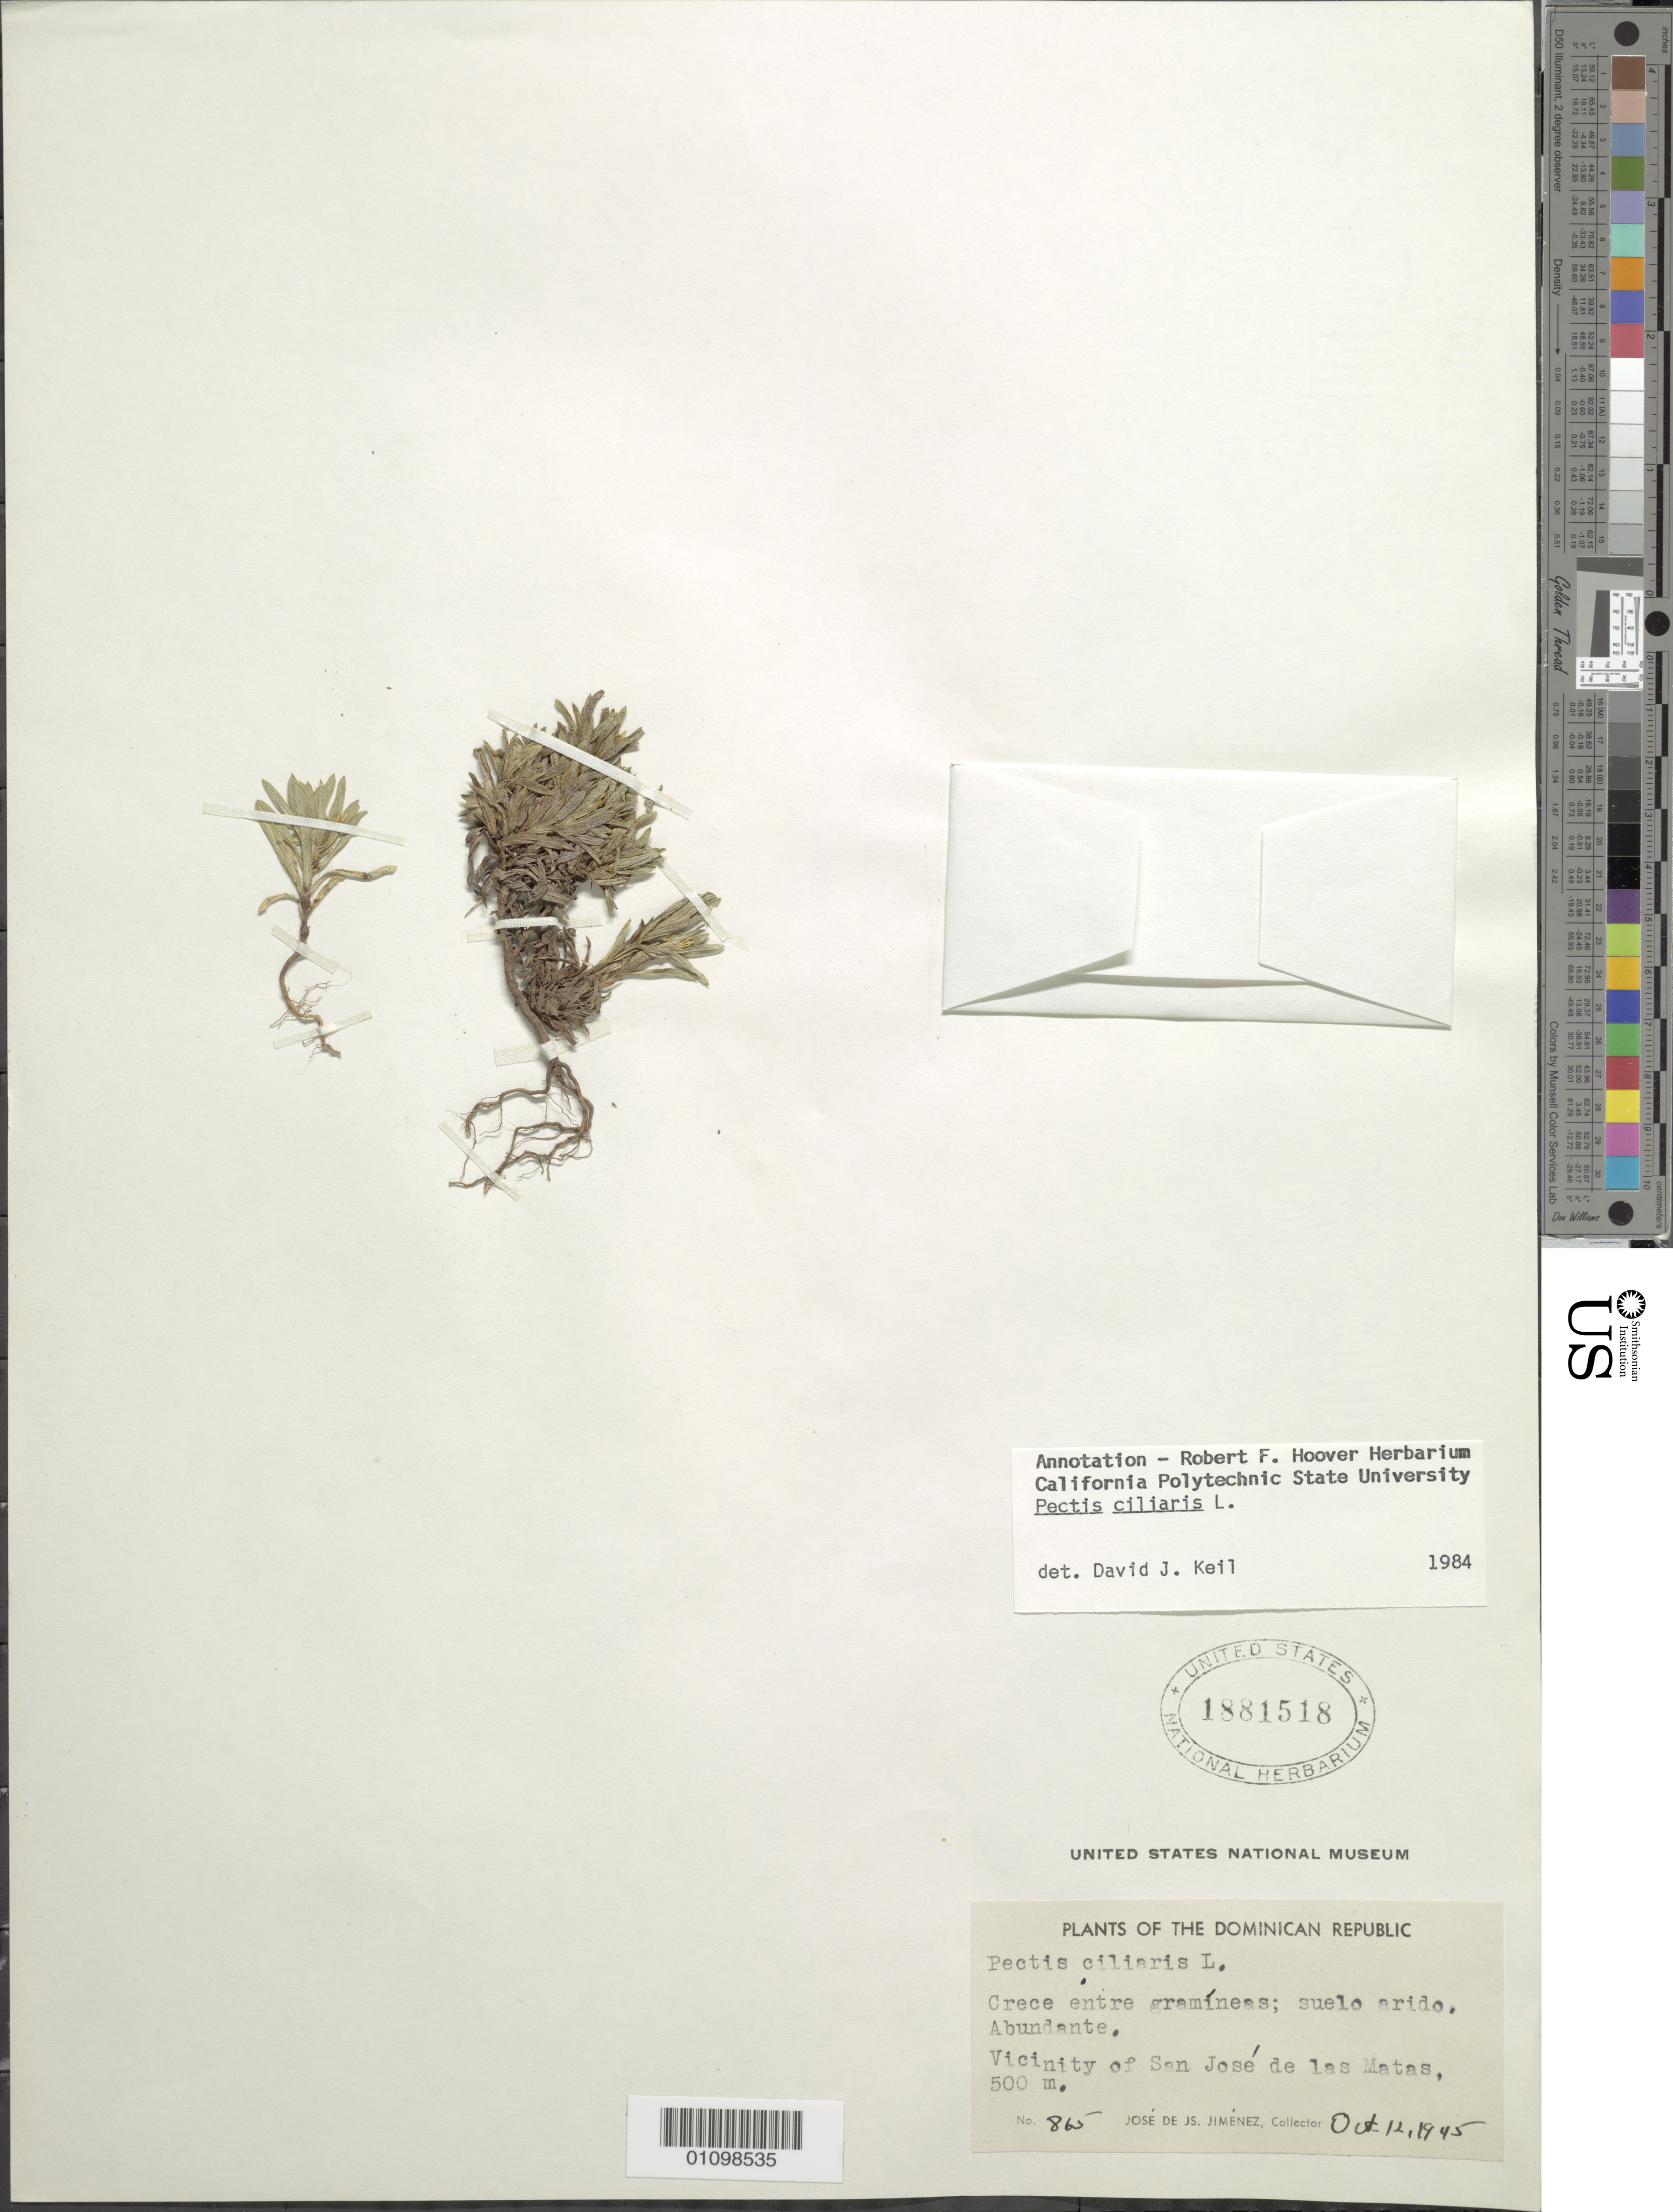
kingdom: Plantae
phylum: Tracheophyta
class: Magnoliopsida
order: Asterales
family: Asteraceae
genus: Pectis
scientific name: Pectis ciliaris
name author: L.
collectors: J. J. Jiménez Almonte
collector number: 865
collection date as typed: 12 Oct 1945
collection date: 1945-10-12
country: Dominican Republic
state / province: Santiago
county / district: San José de las Matas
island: Hispaniola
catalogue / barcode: US 1881518